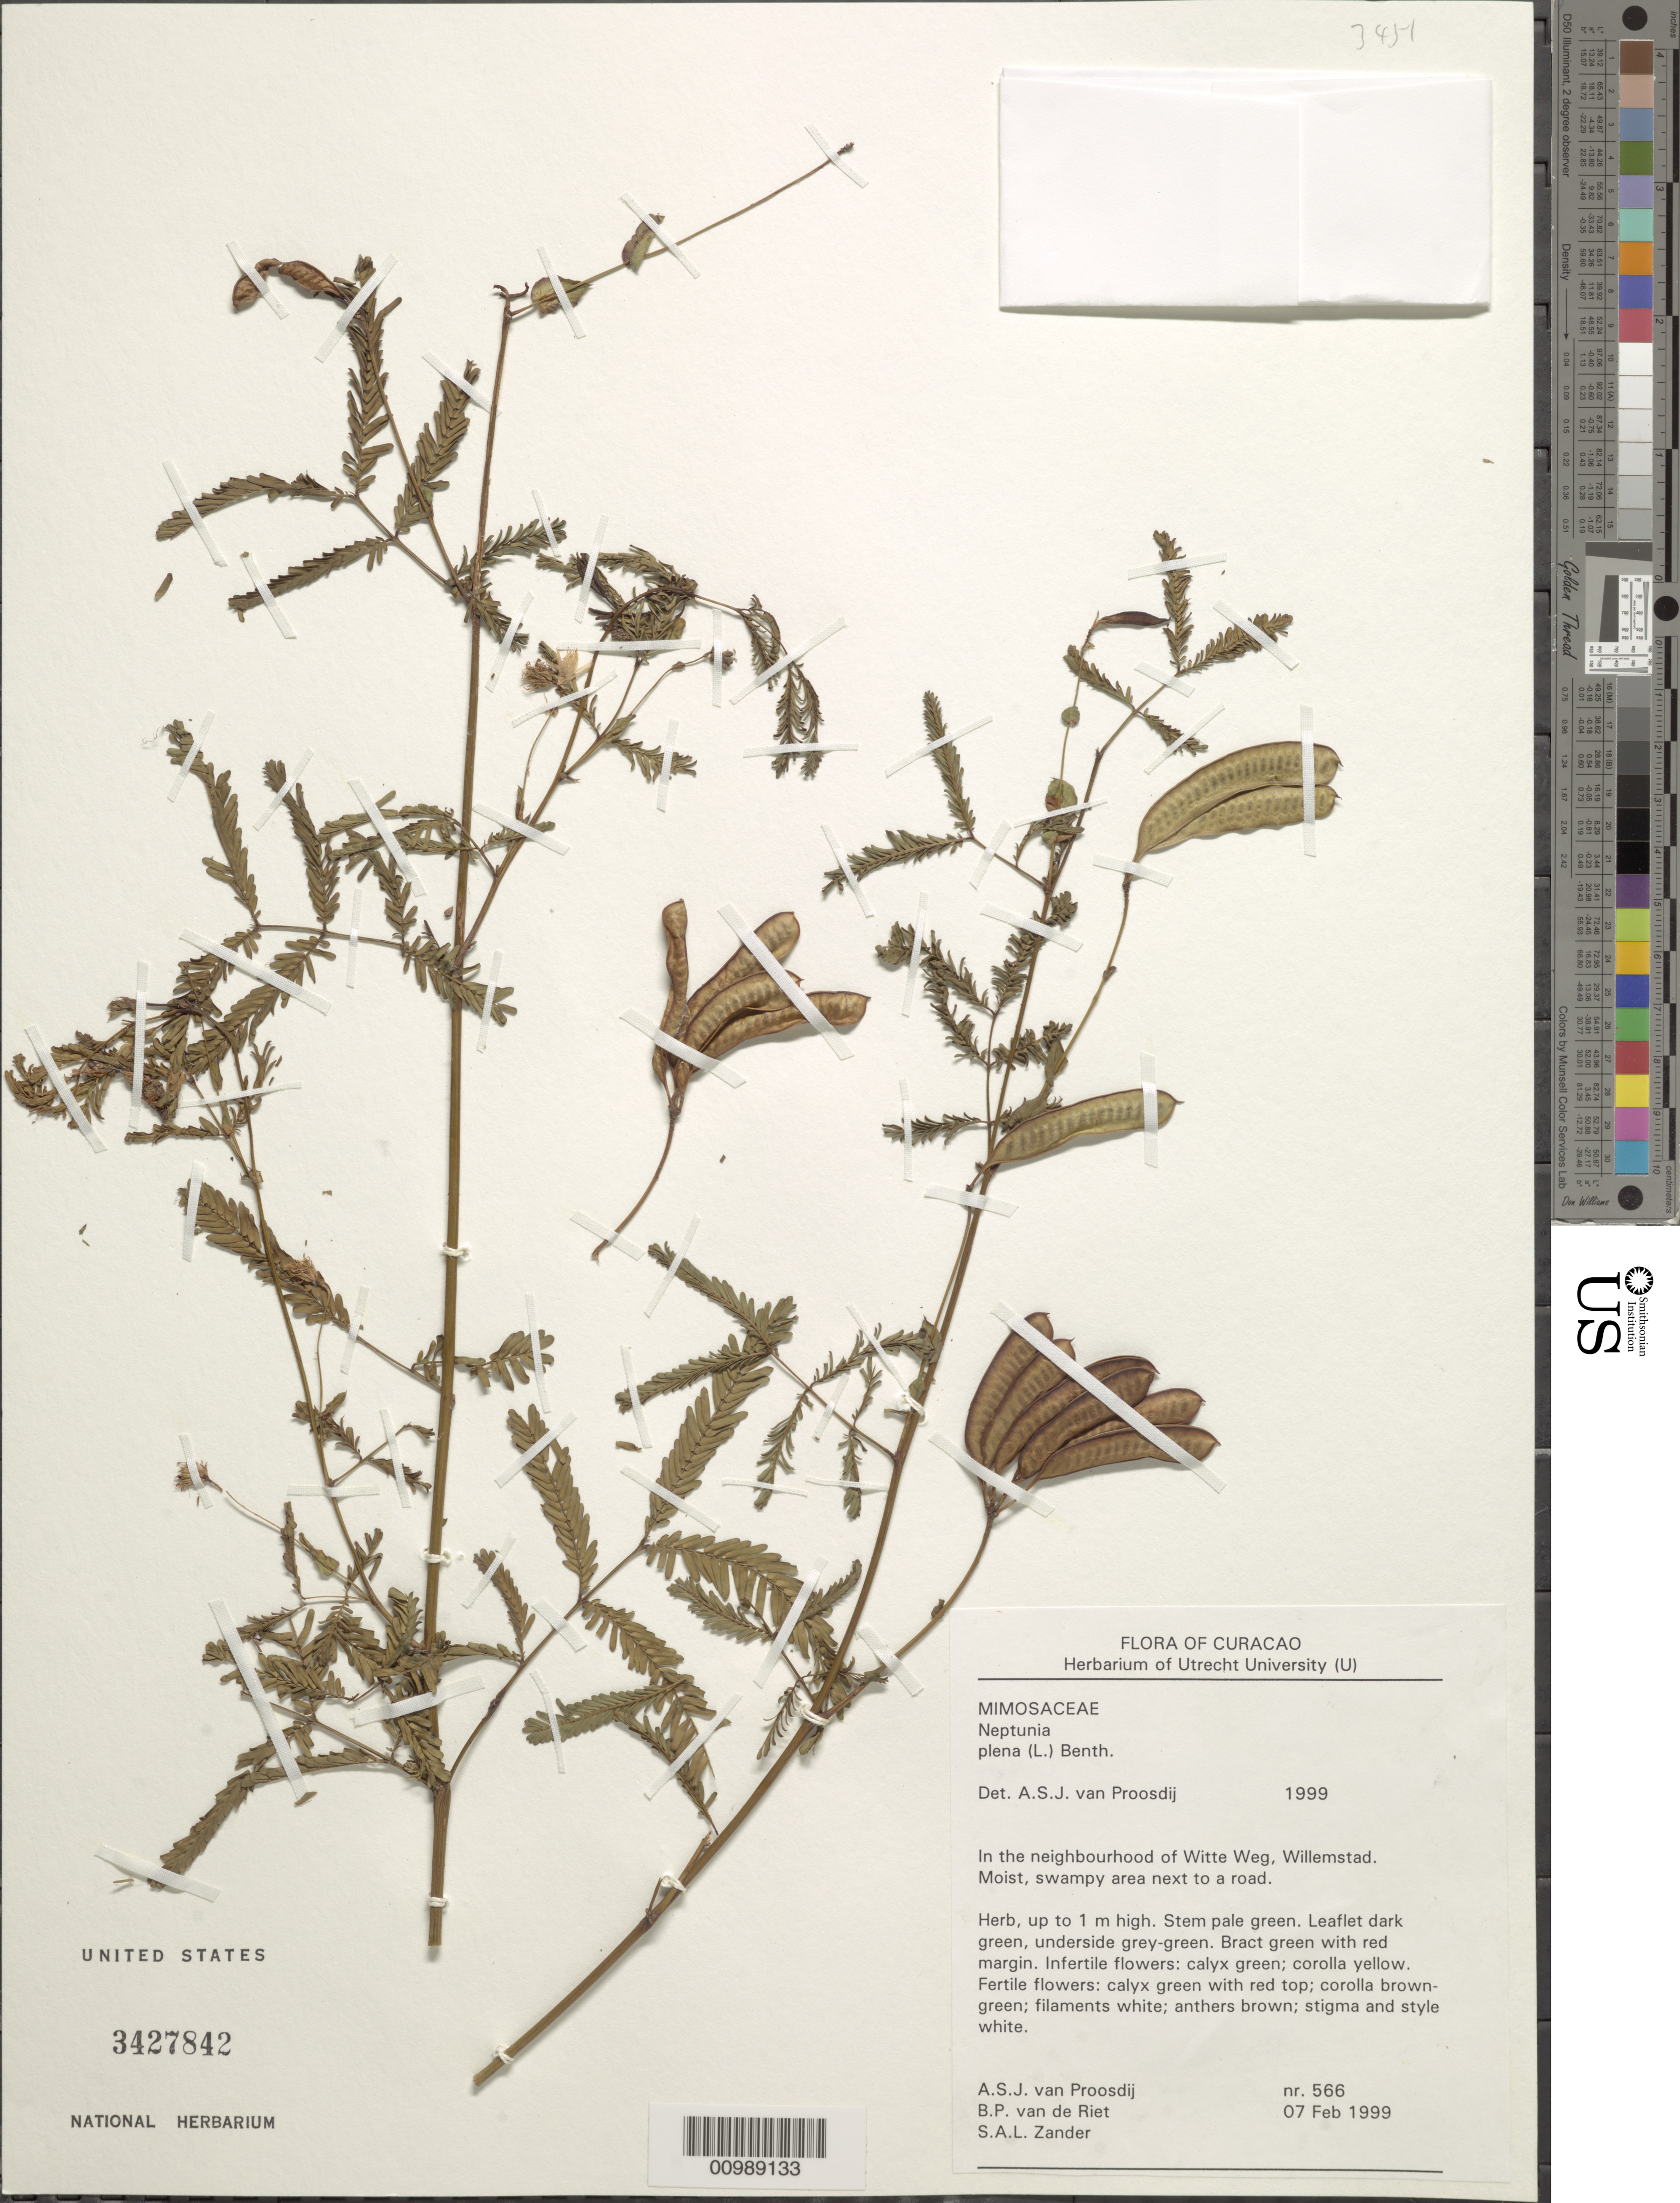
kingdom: Plantae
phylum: Tracheophyta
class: Magnoliopsida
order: Fabales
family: Fabaceae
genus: Neptunia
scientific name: Neptunia plena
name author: (L.) Benth.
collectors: A. Proosdij, B. Riet & S. Zander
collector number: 566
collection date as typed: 07 Feb 1999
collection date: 1999-02-07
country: Curaçao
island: Curaçao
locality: In the neighborhood of Witte Weg, Willemstad.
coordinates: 0 N, 0 E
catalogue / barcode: US 3427842